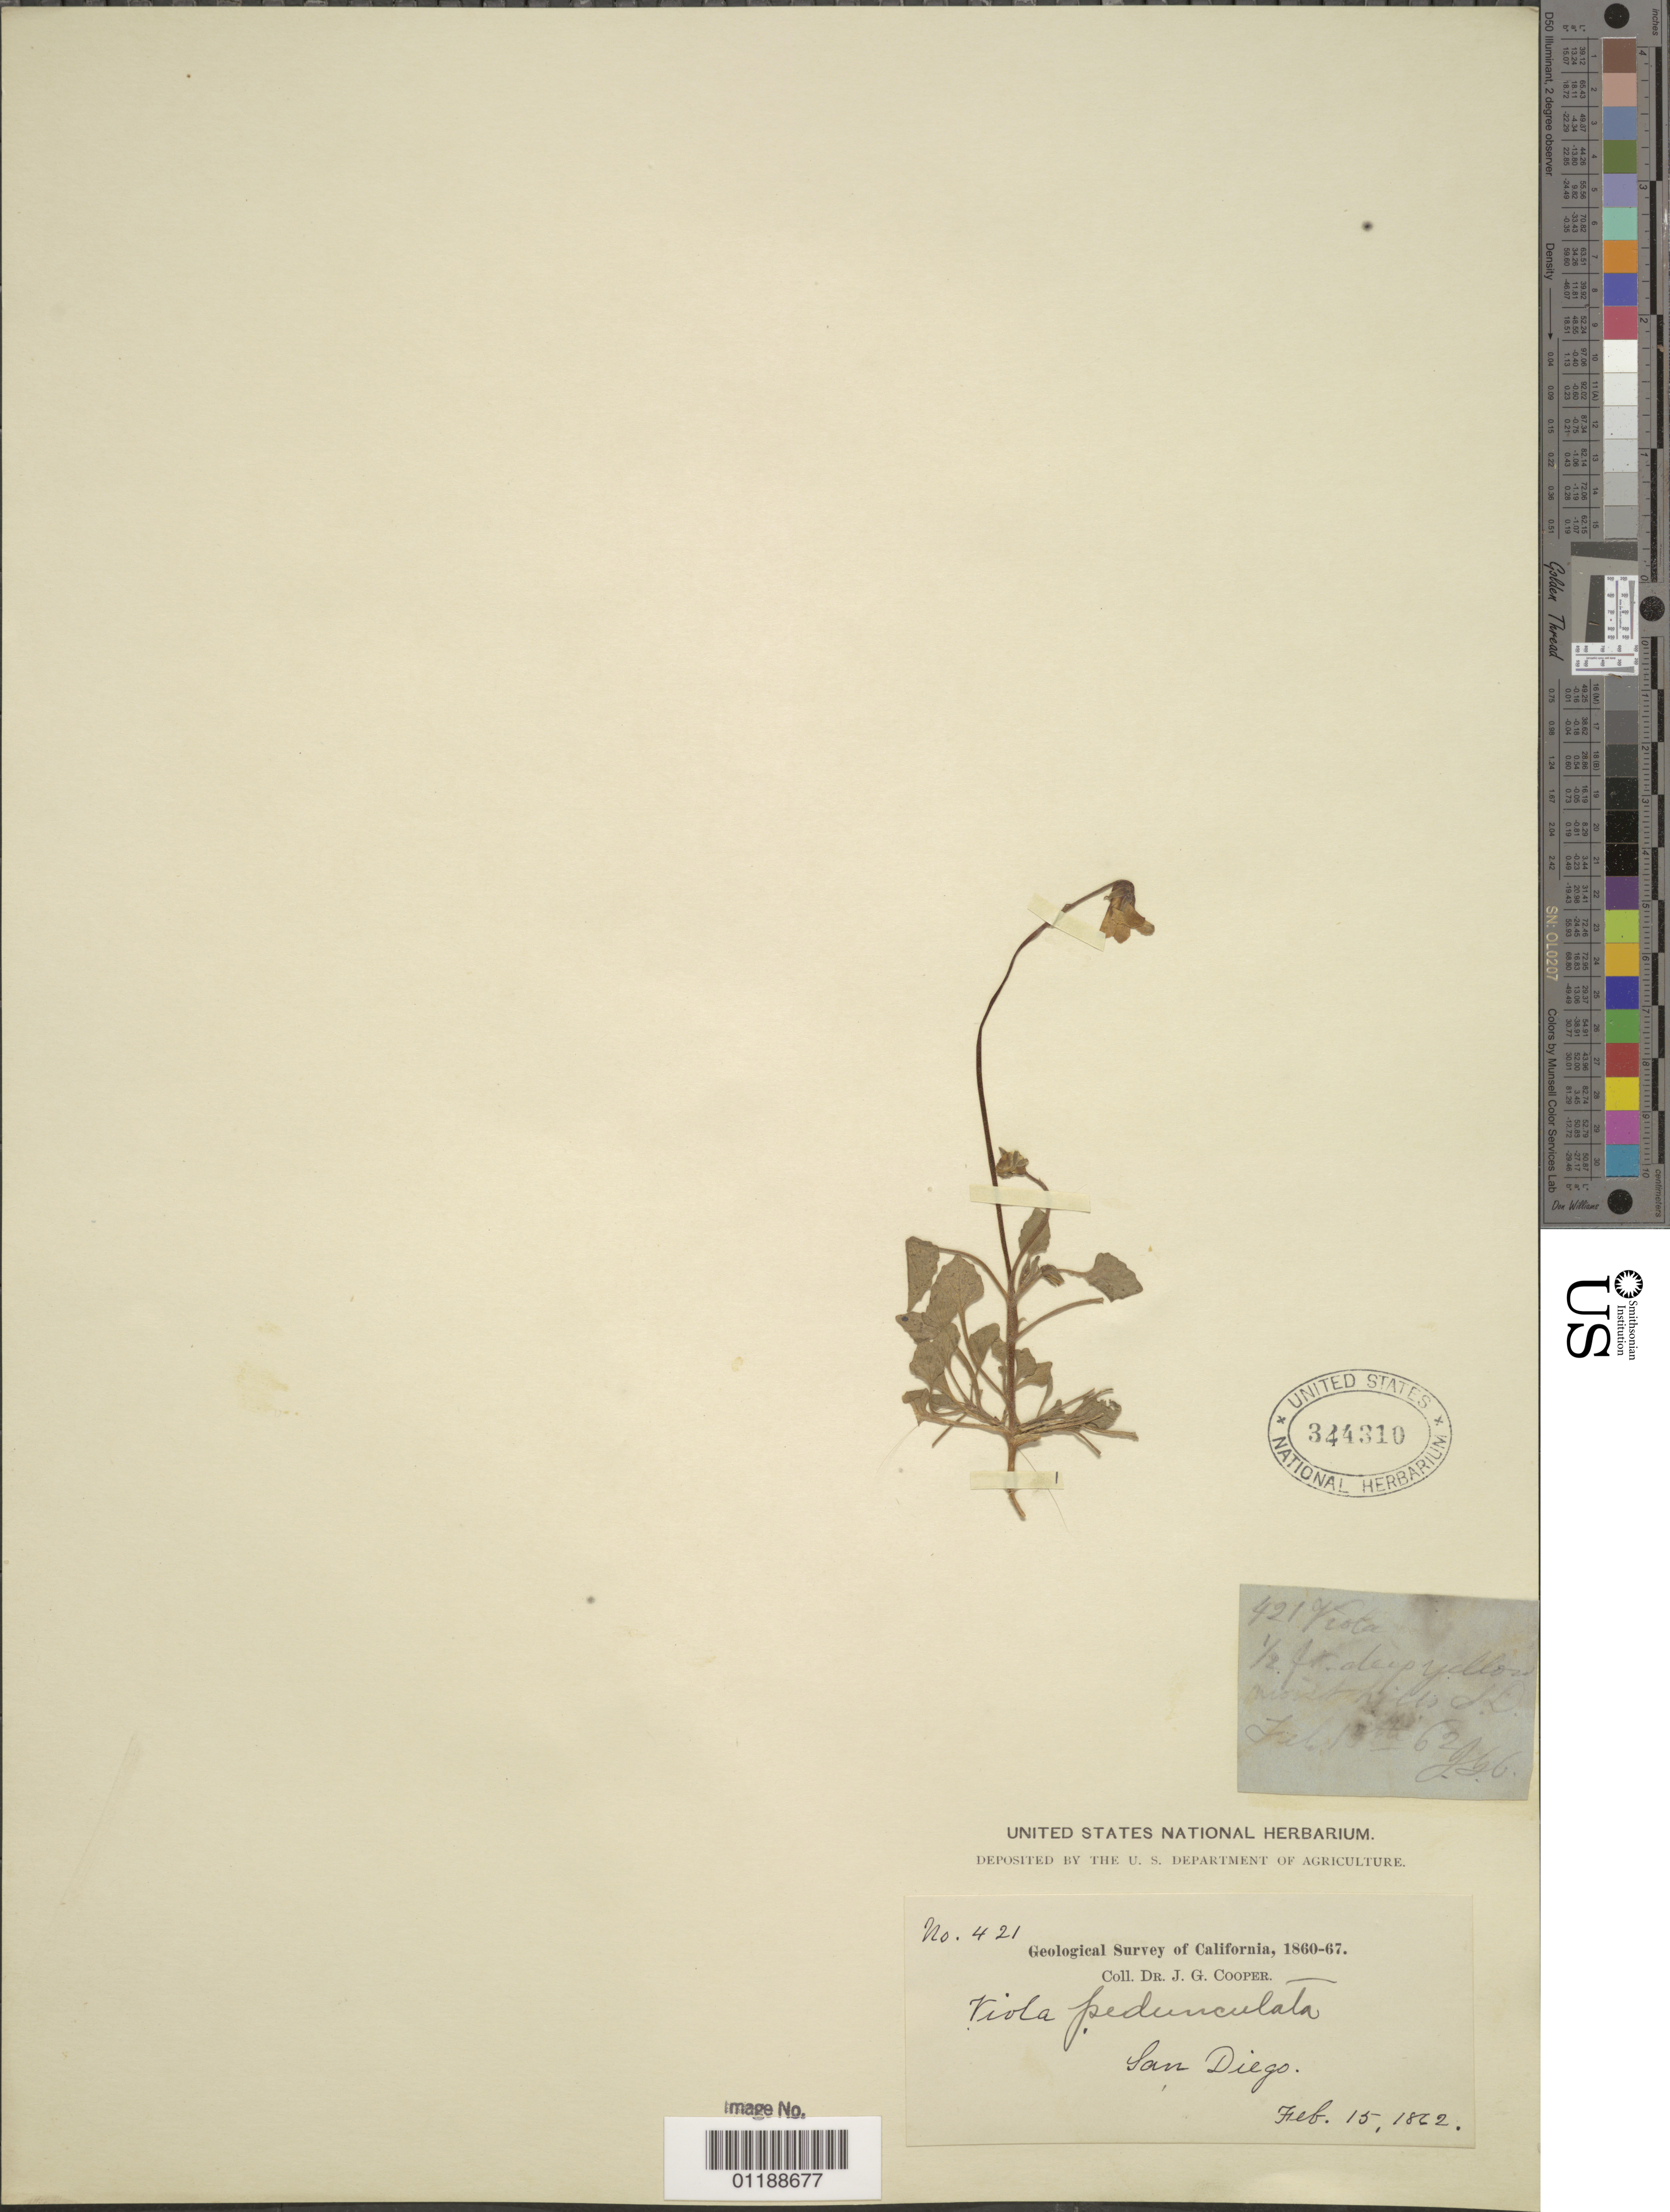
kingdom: Plantae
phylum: Tracheophyta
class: Magnoliopsida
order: Malpighiales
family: Violaceae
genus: Viola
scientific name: Viola pedunculata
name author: Torr. & A. Gray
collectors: J. G. Cooper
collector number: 421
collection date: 1862-02-15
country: United States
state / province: California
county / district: San Diego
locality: San Diego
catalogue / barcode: US 344310